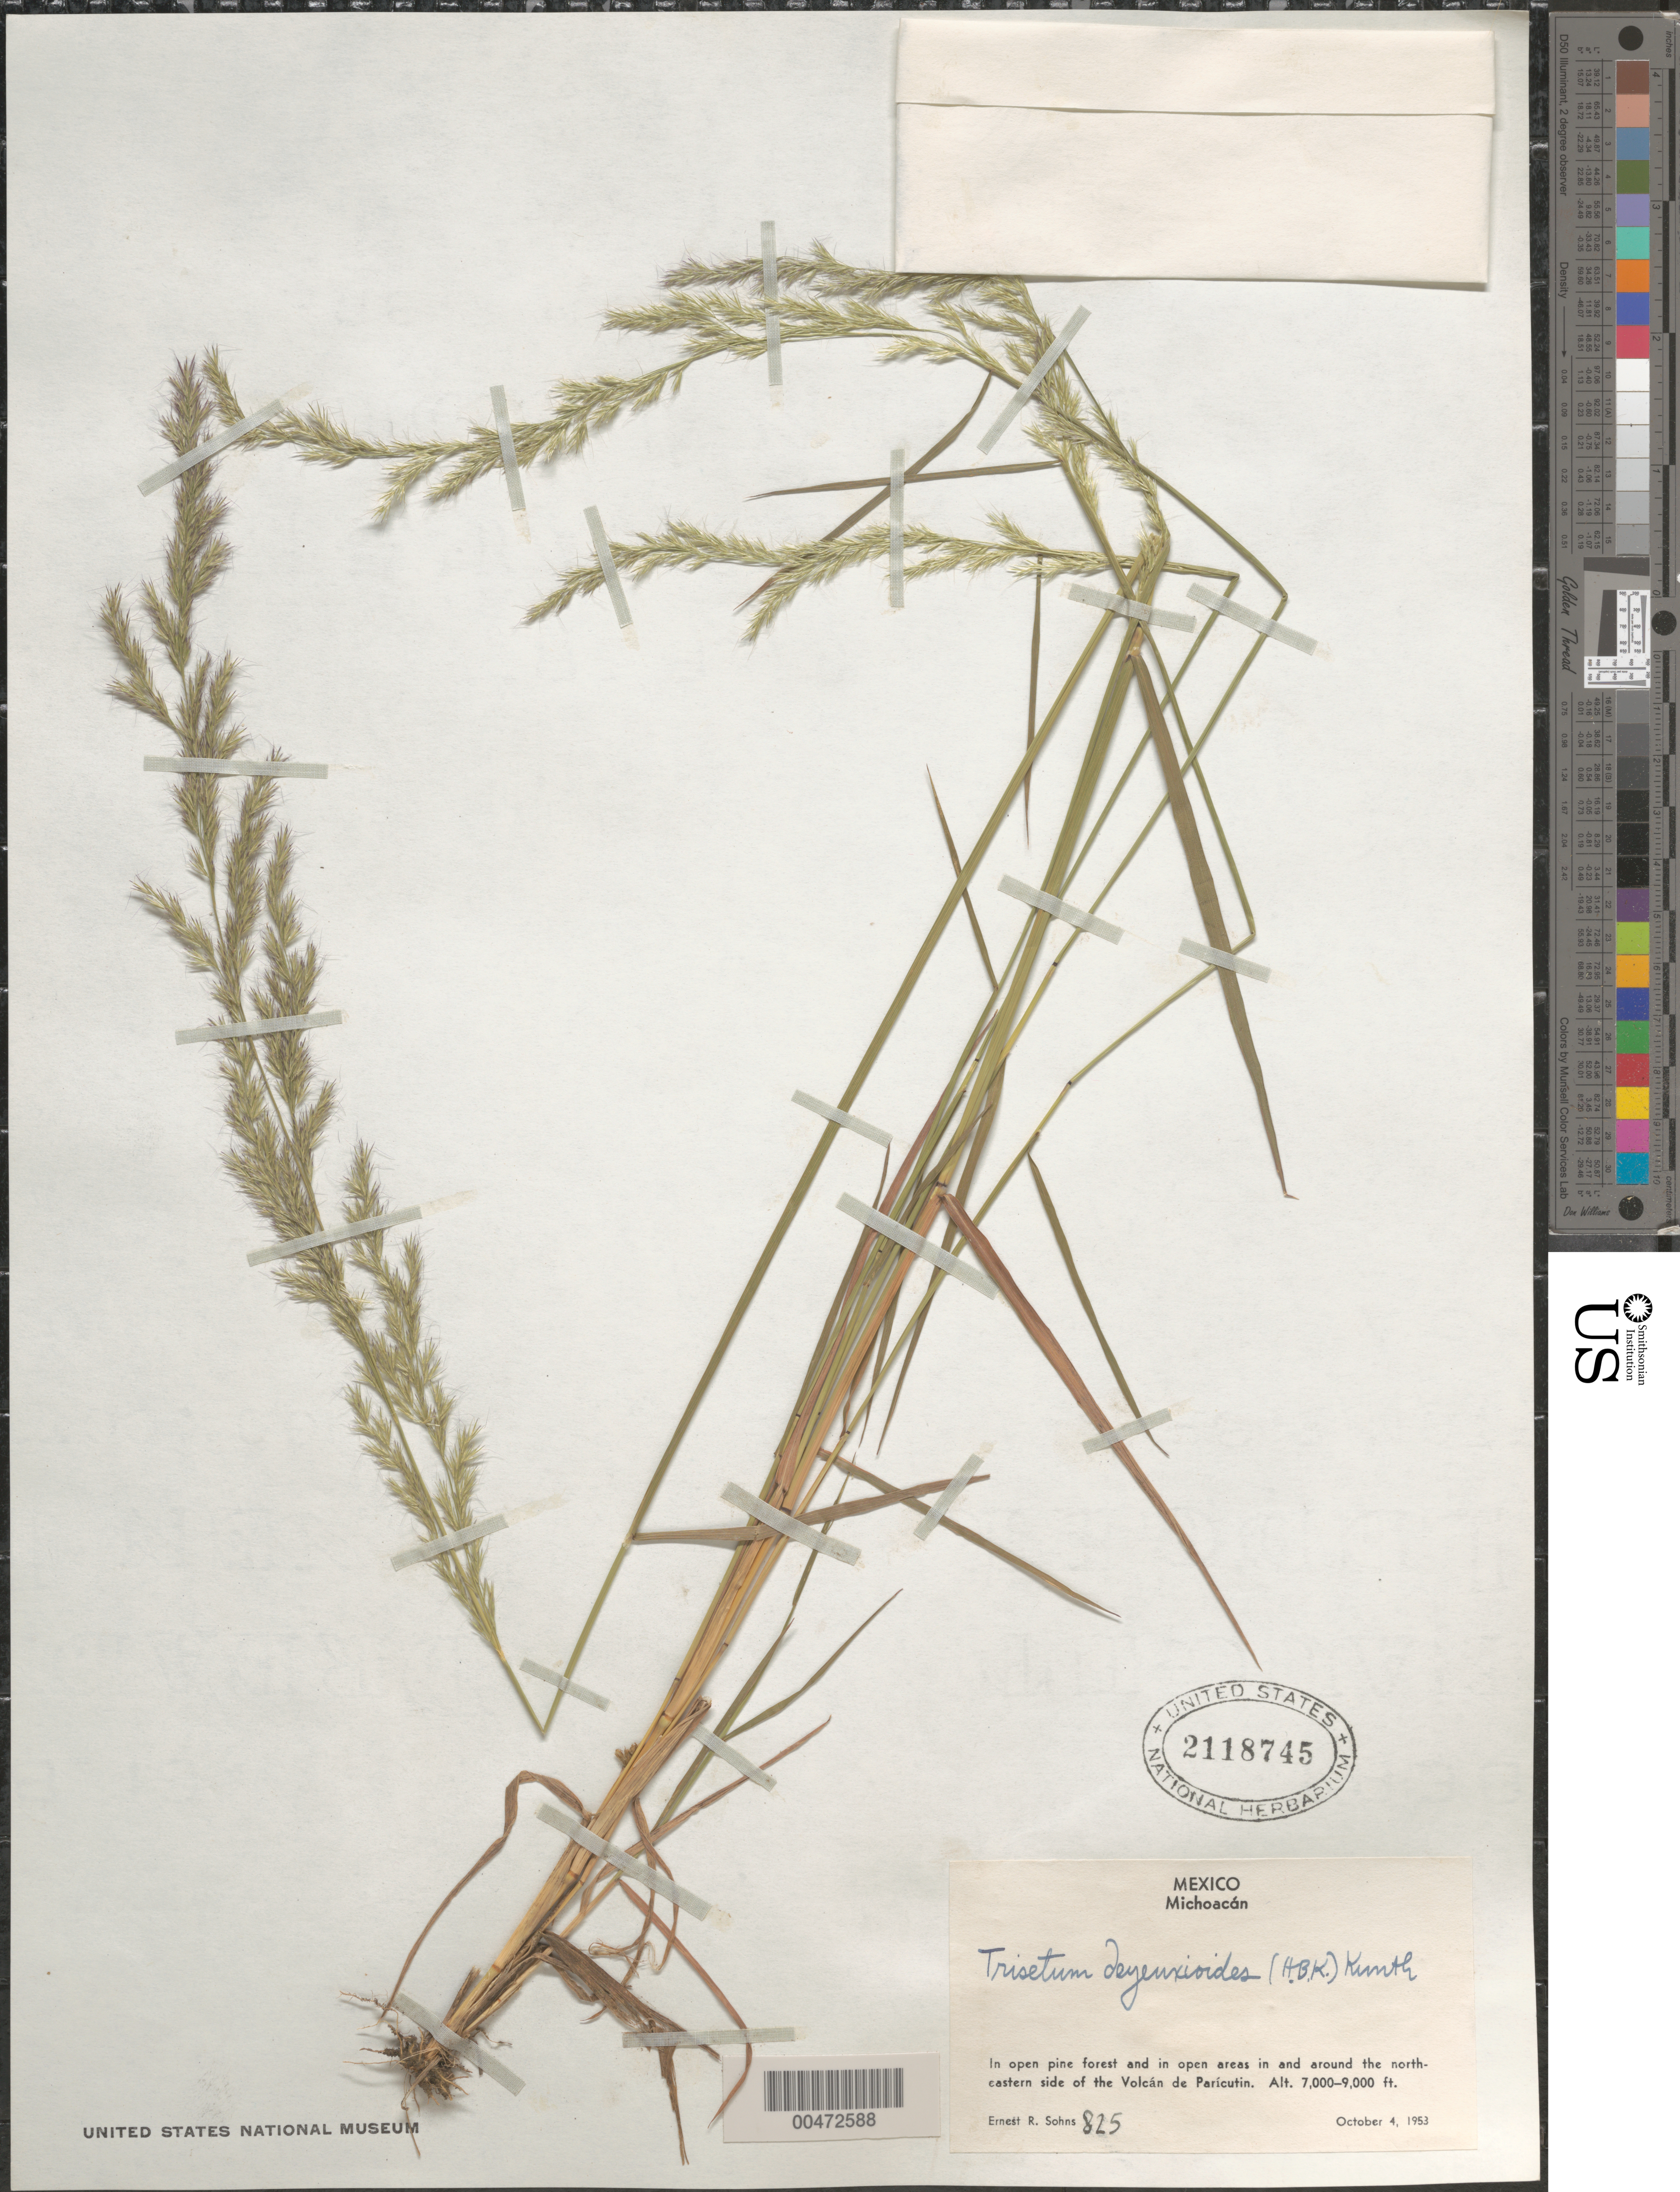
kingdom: Plantae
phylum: Tracheophyta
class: Liliopsida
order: Poales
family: Poaceae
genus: Trisetum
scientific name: Trisetum deyeuxioides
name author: (Kunth) Kunth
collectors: E. R. Sohns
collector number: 825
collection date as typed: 4 Oct 1953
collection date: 1953-10-04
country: Mexico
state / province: Michoacán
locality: In & around the NE side of the Volcan de Parícutin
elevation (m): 2134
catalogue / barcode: US 2118745